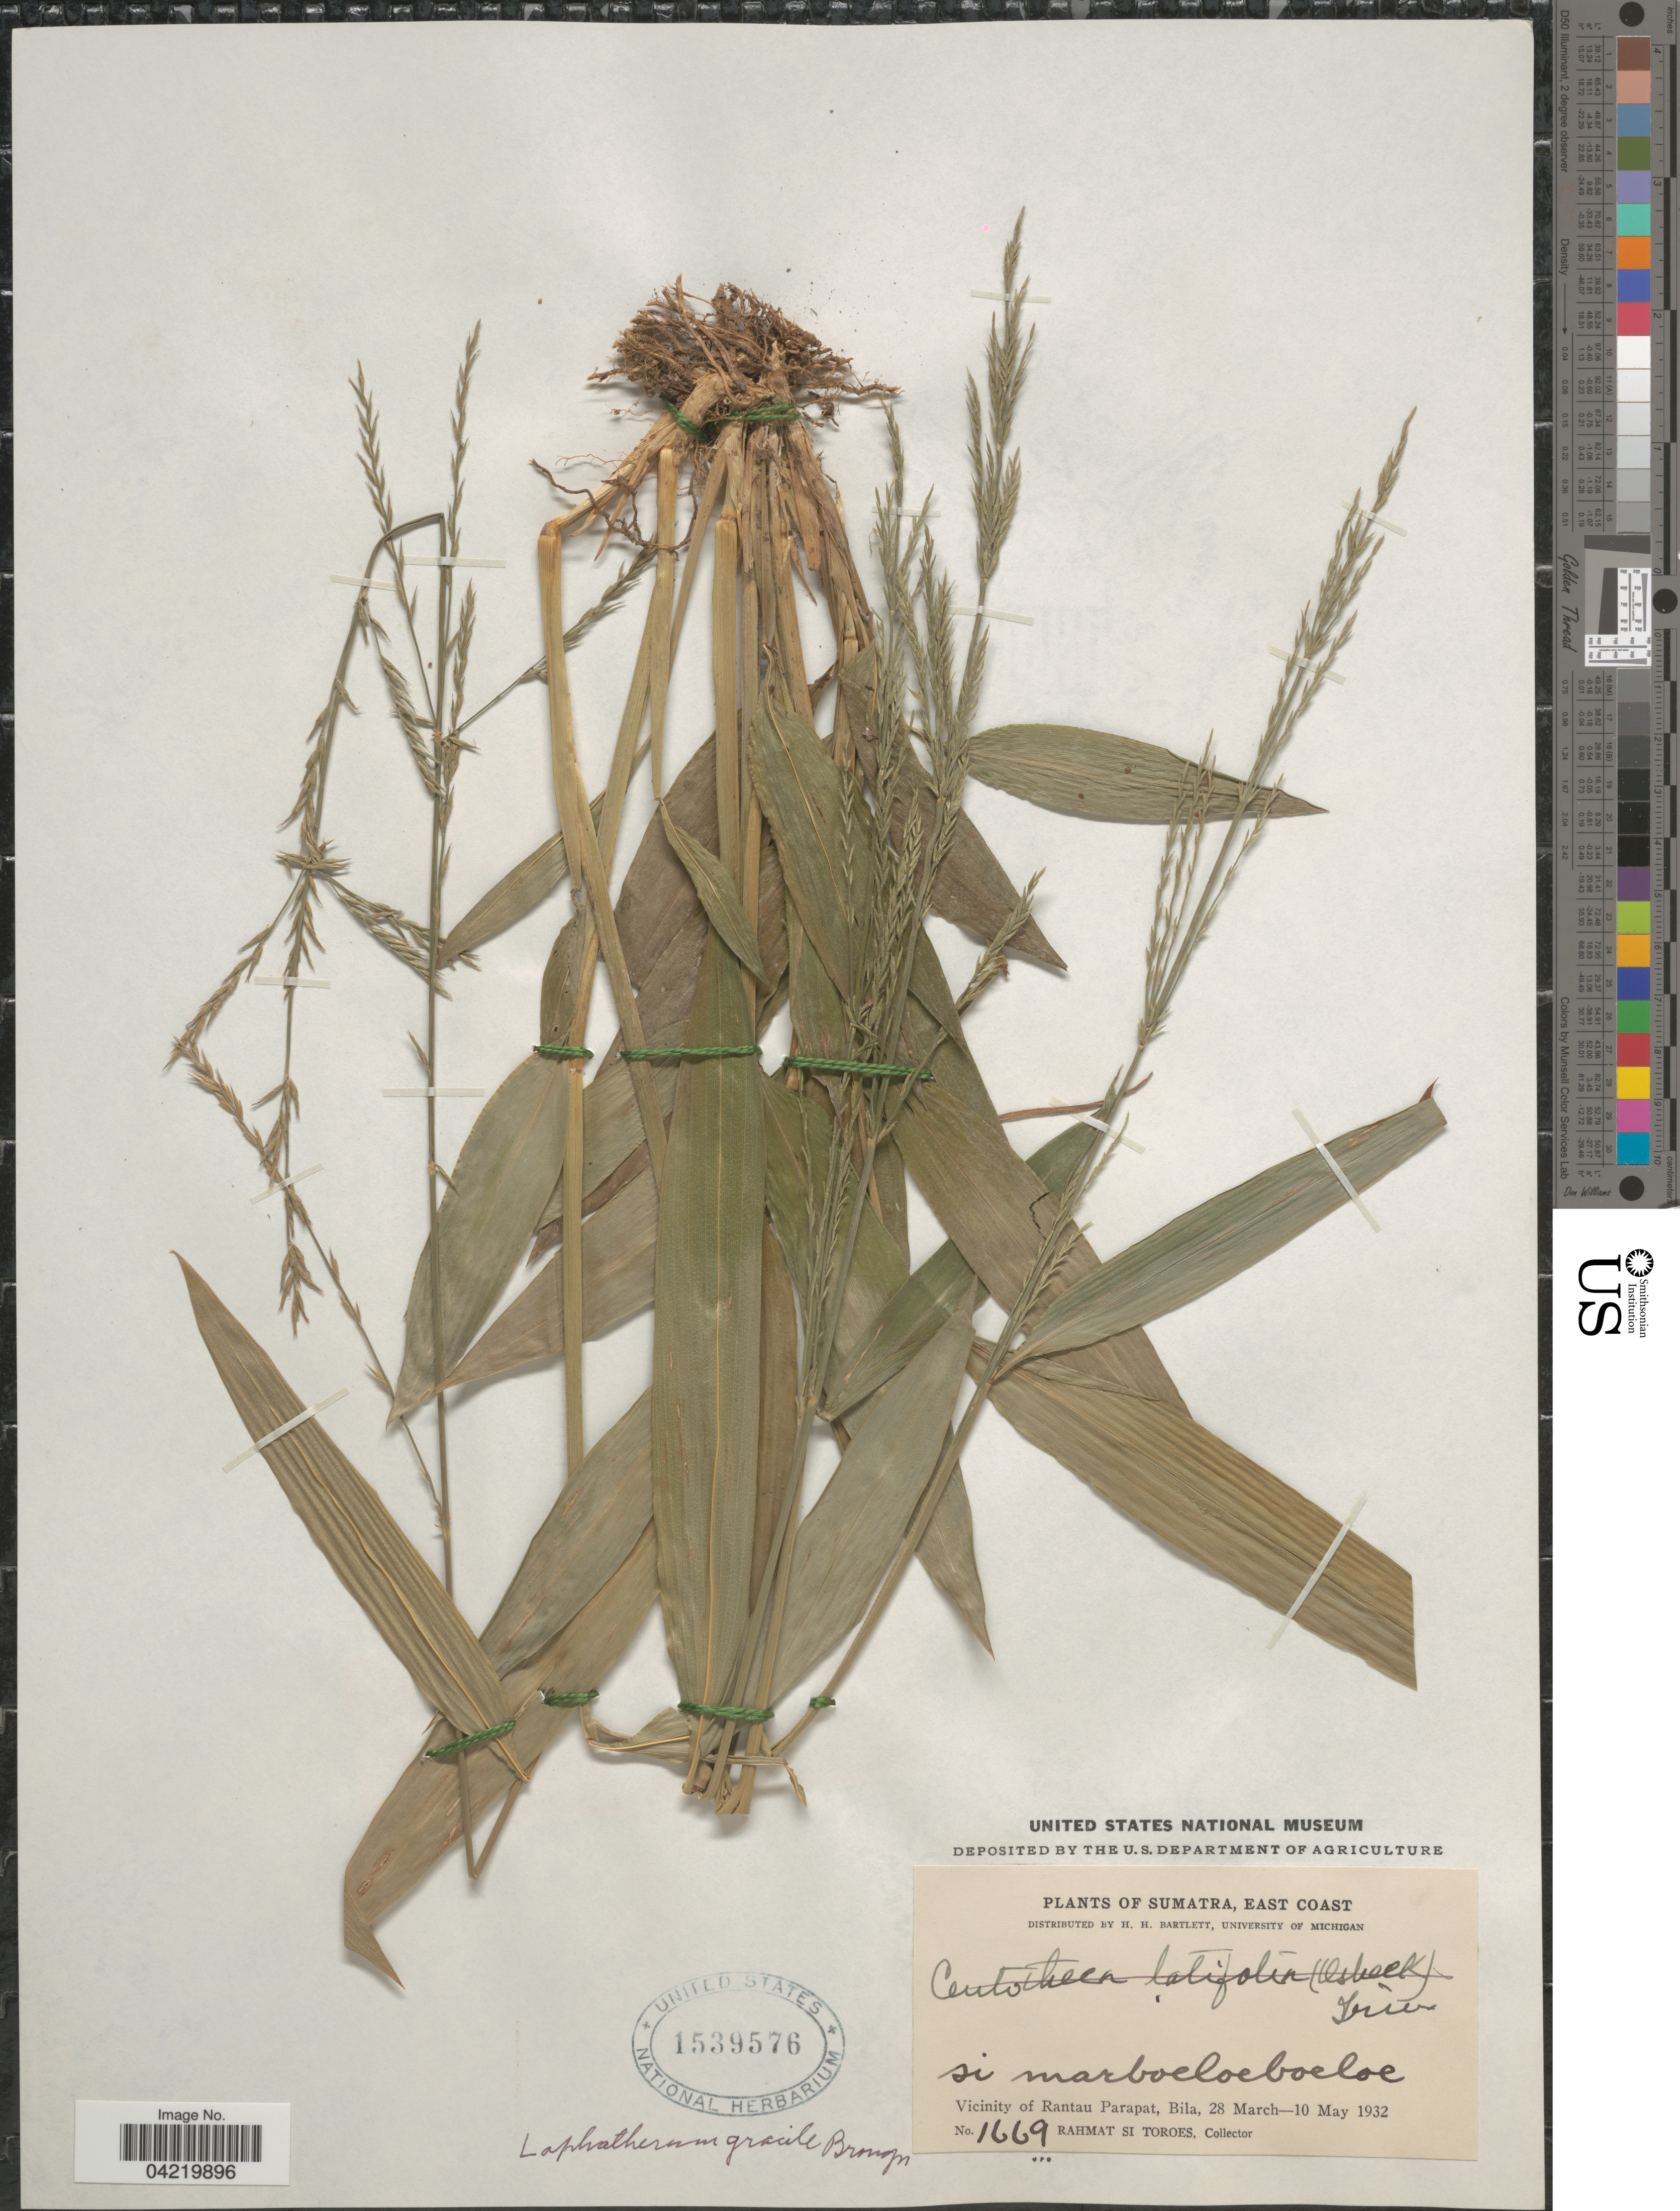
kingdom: Plantae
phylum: Tracheophyta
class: Liliopsida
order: Poales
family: Poaceae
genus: Lophatherum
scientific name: Lophatherum gracile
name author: Brongn.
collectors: Rahmat Si Boeea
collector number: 1669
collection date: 1932-03-28/1932-05-10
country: Indonesia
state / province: Sumatra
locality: East Coast. Vicinity of Rantau Parapat, Bila.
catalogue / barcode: US 1539576